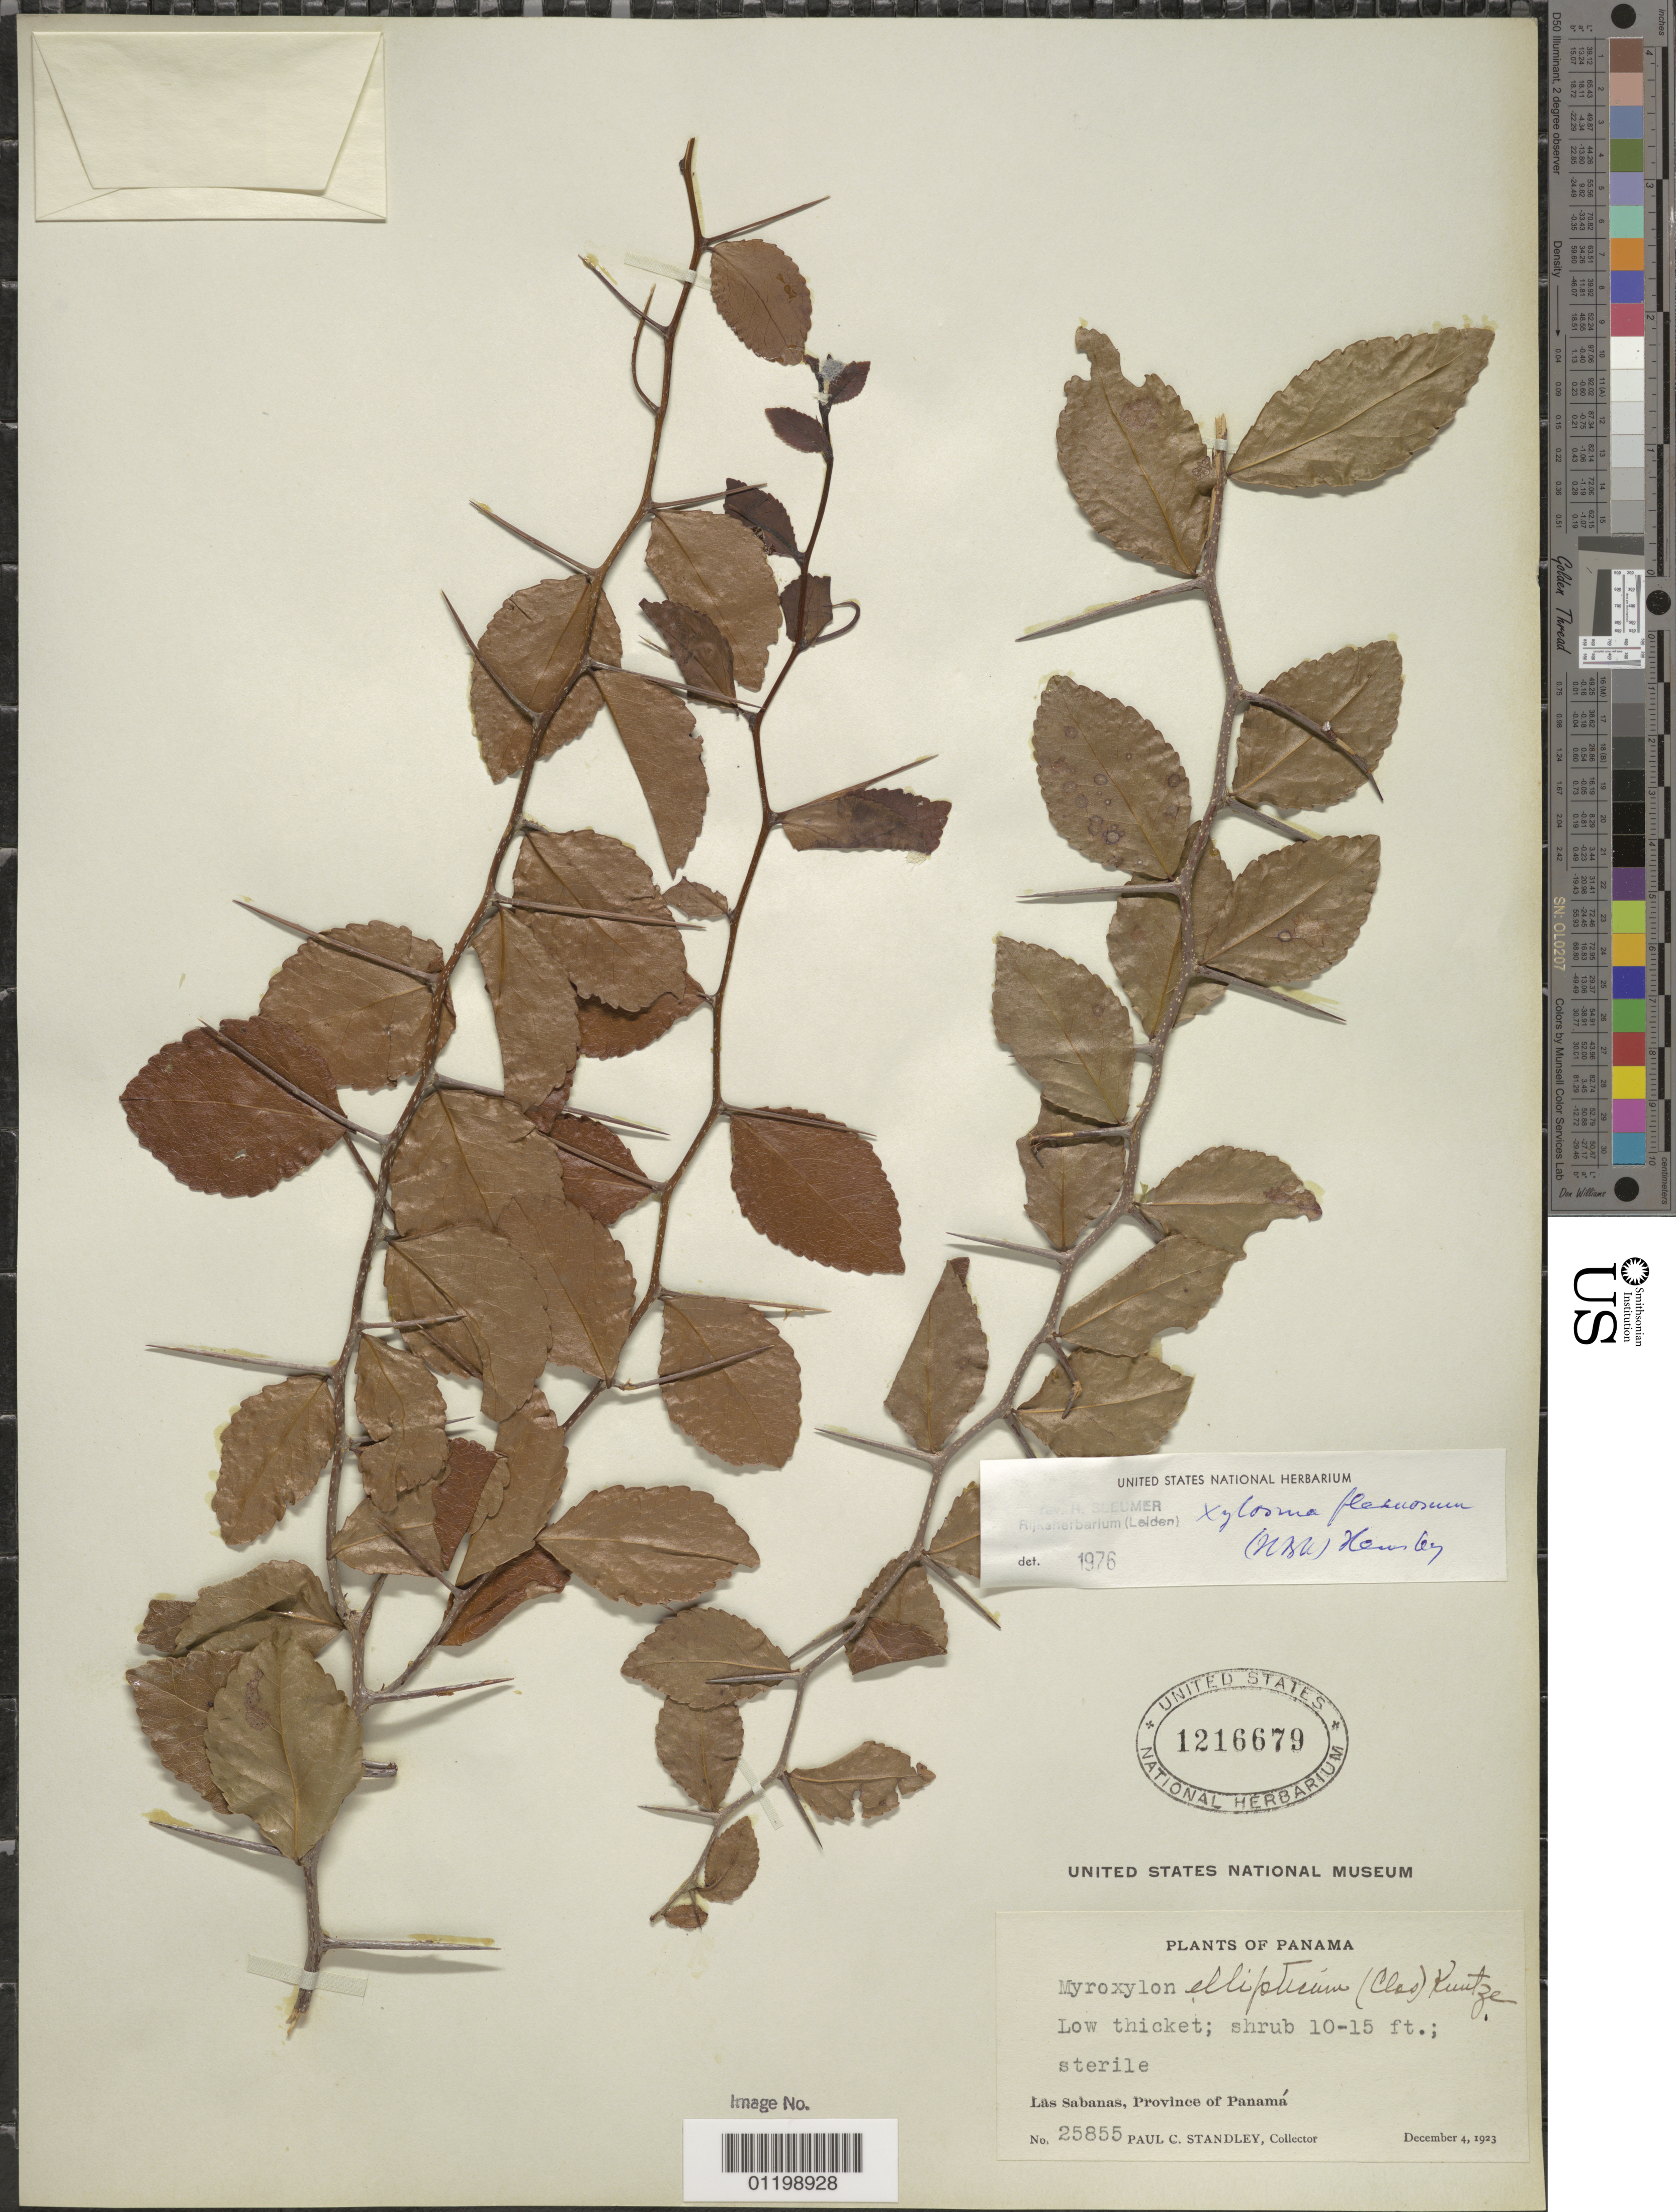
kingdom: Plantae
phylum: Tracheophyta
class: Magnoliopsida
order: Malpighiales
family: Salicaceae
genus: Xylosma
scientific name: Xylosma flexuosa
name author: (Kunth) Hemsl.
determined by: Sleumer, H. O.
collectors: P. C. Standley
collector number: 25855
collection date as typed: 04 Dec 1923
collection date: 1923-12-04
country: Panama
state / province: Panamá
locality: Las Sabanas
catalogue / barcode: US 1216679